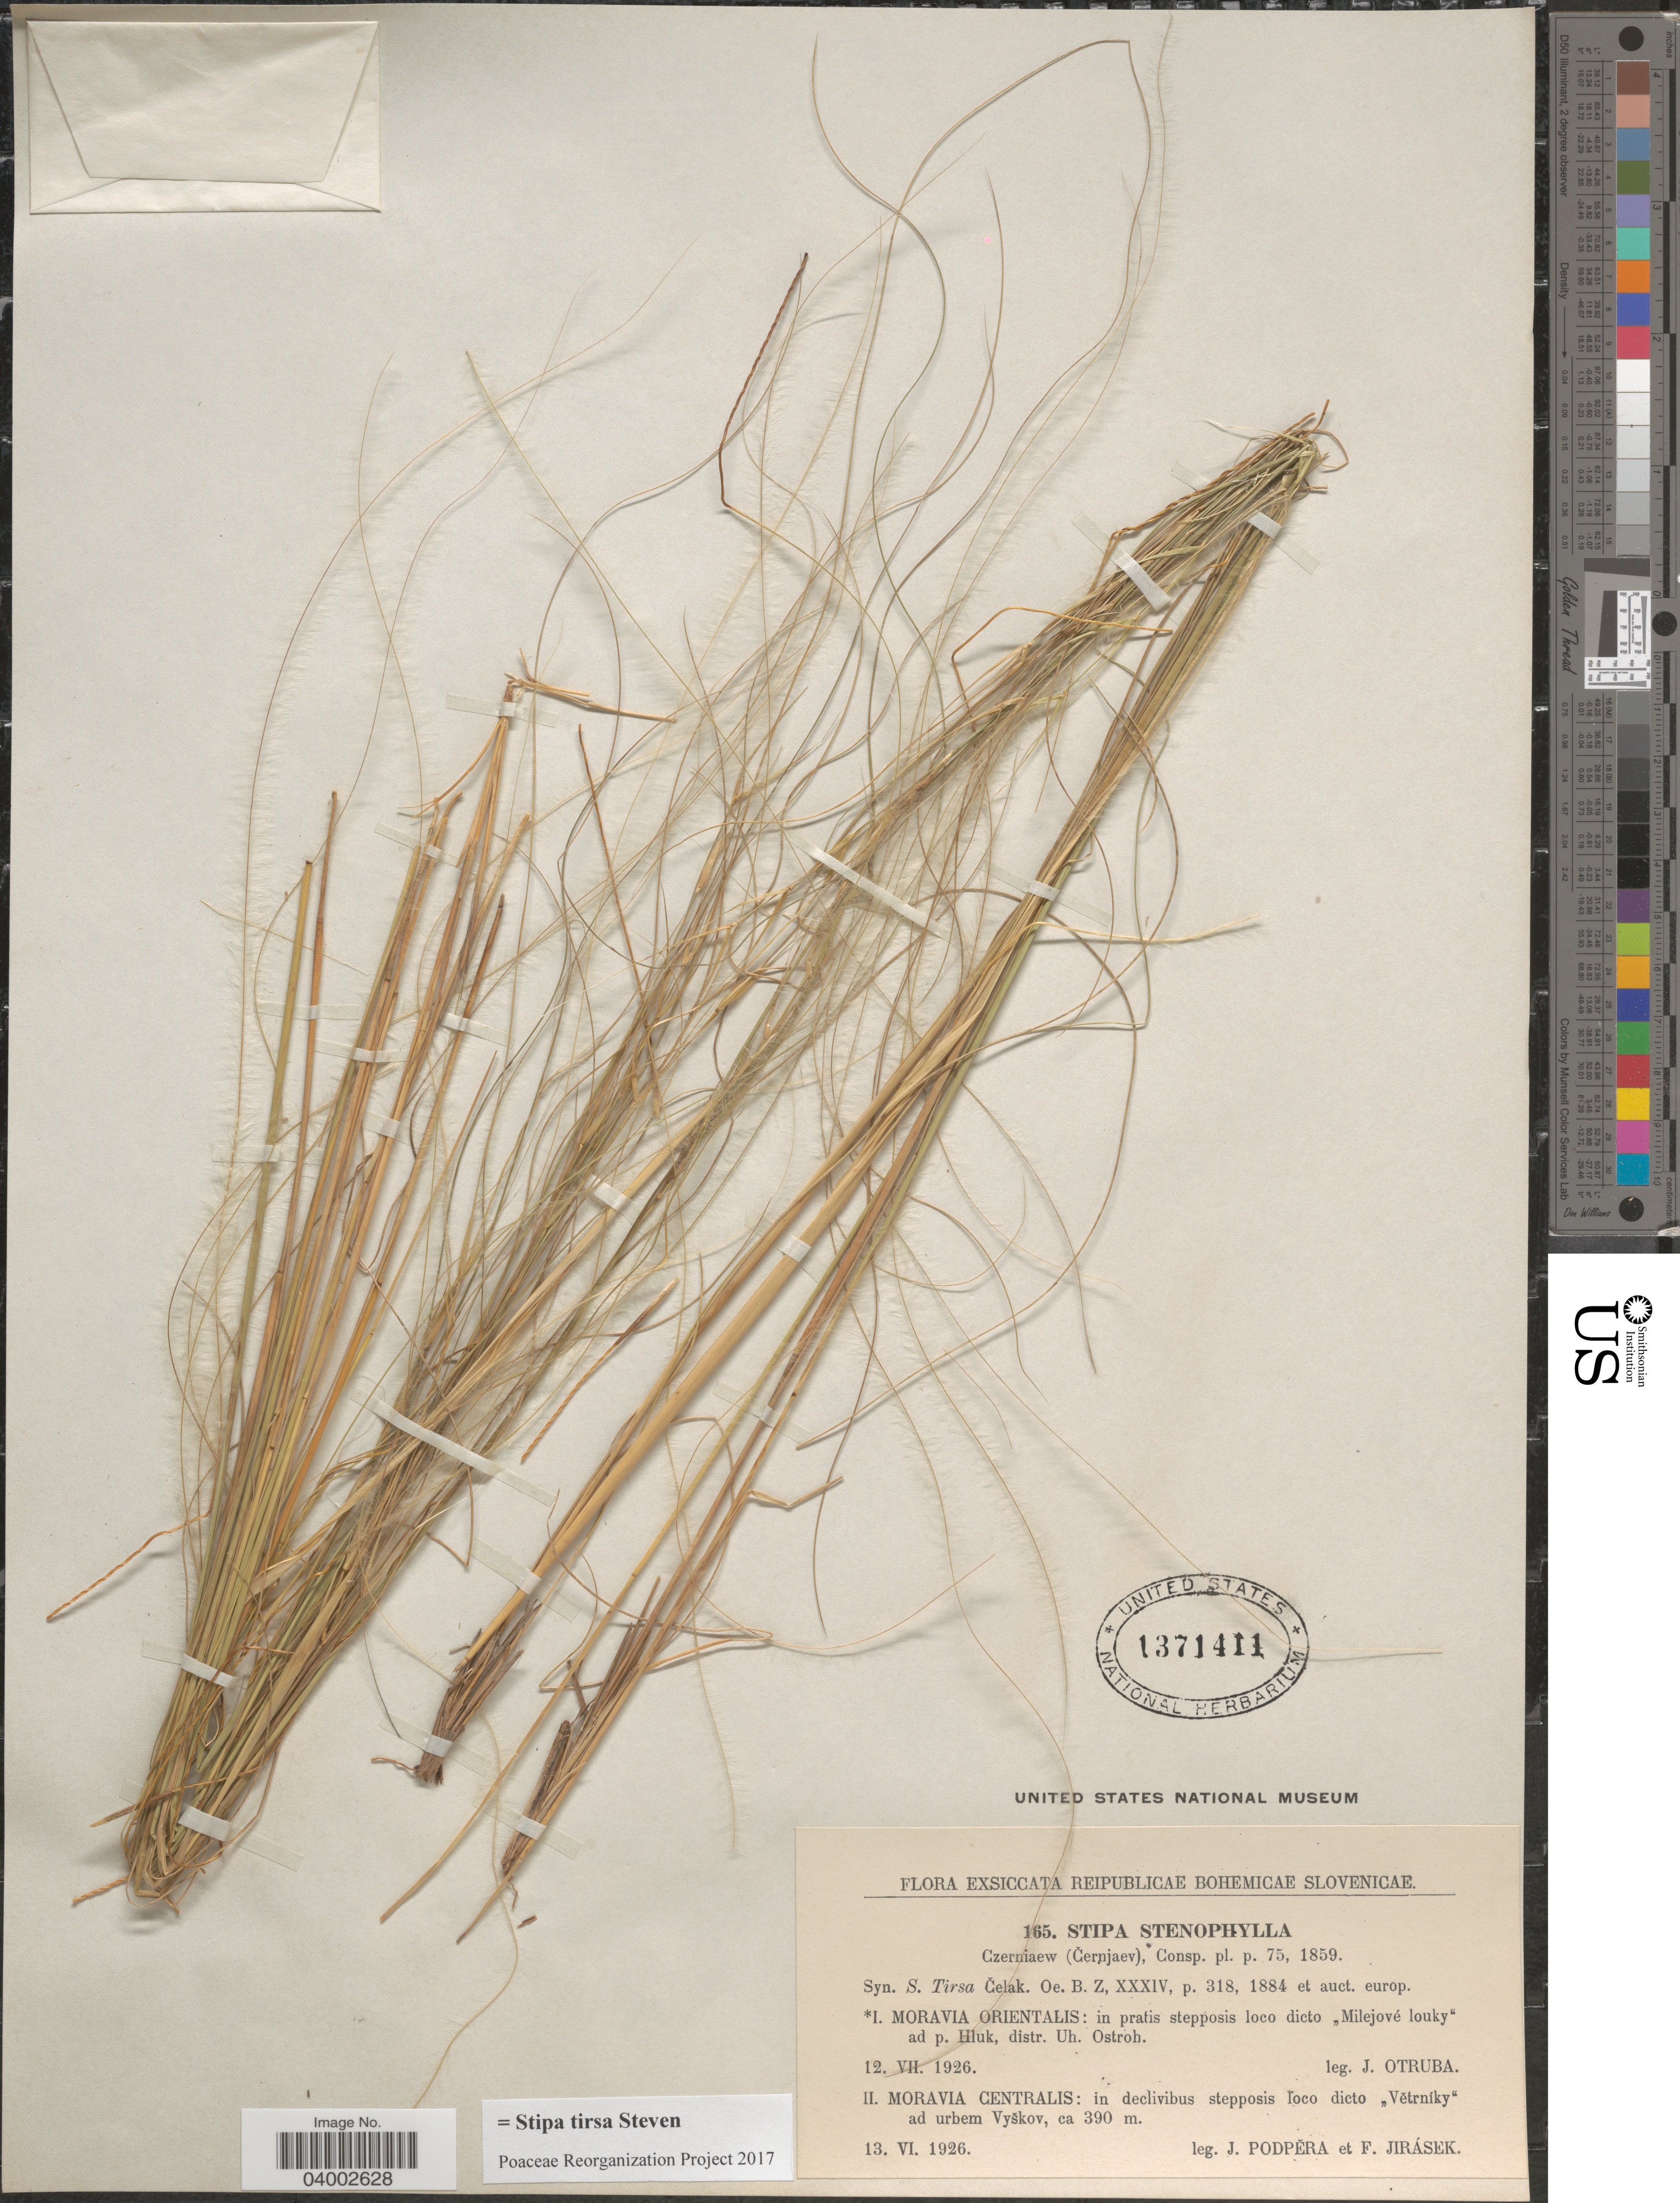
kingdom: Plantae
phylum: Tracheophyta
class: Liliopsida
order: Poales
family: Poaceae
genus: Stipa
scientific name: Stipa tirsa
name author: Steven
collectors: J. Otruba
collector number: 165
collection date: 1926-07-12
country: Czechia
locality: Moravia Orientalis: in pratis stepposis loco dicto "Milejové louky" ad p. Hluk, distr. Uh. Ostroh.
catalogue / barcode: US 1371411